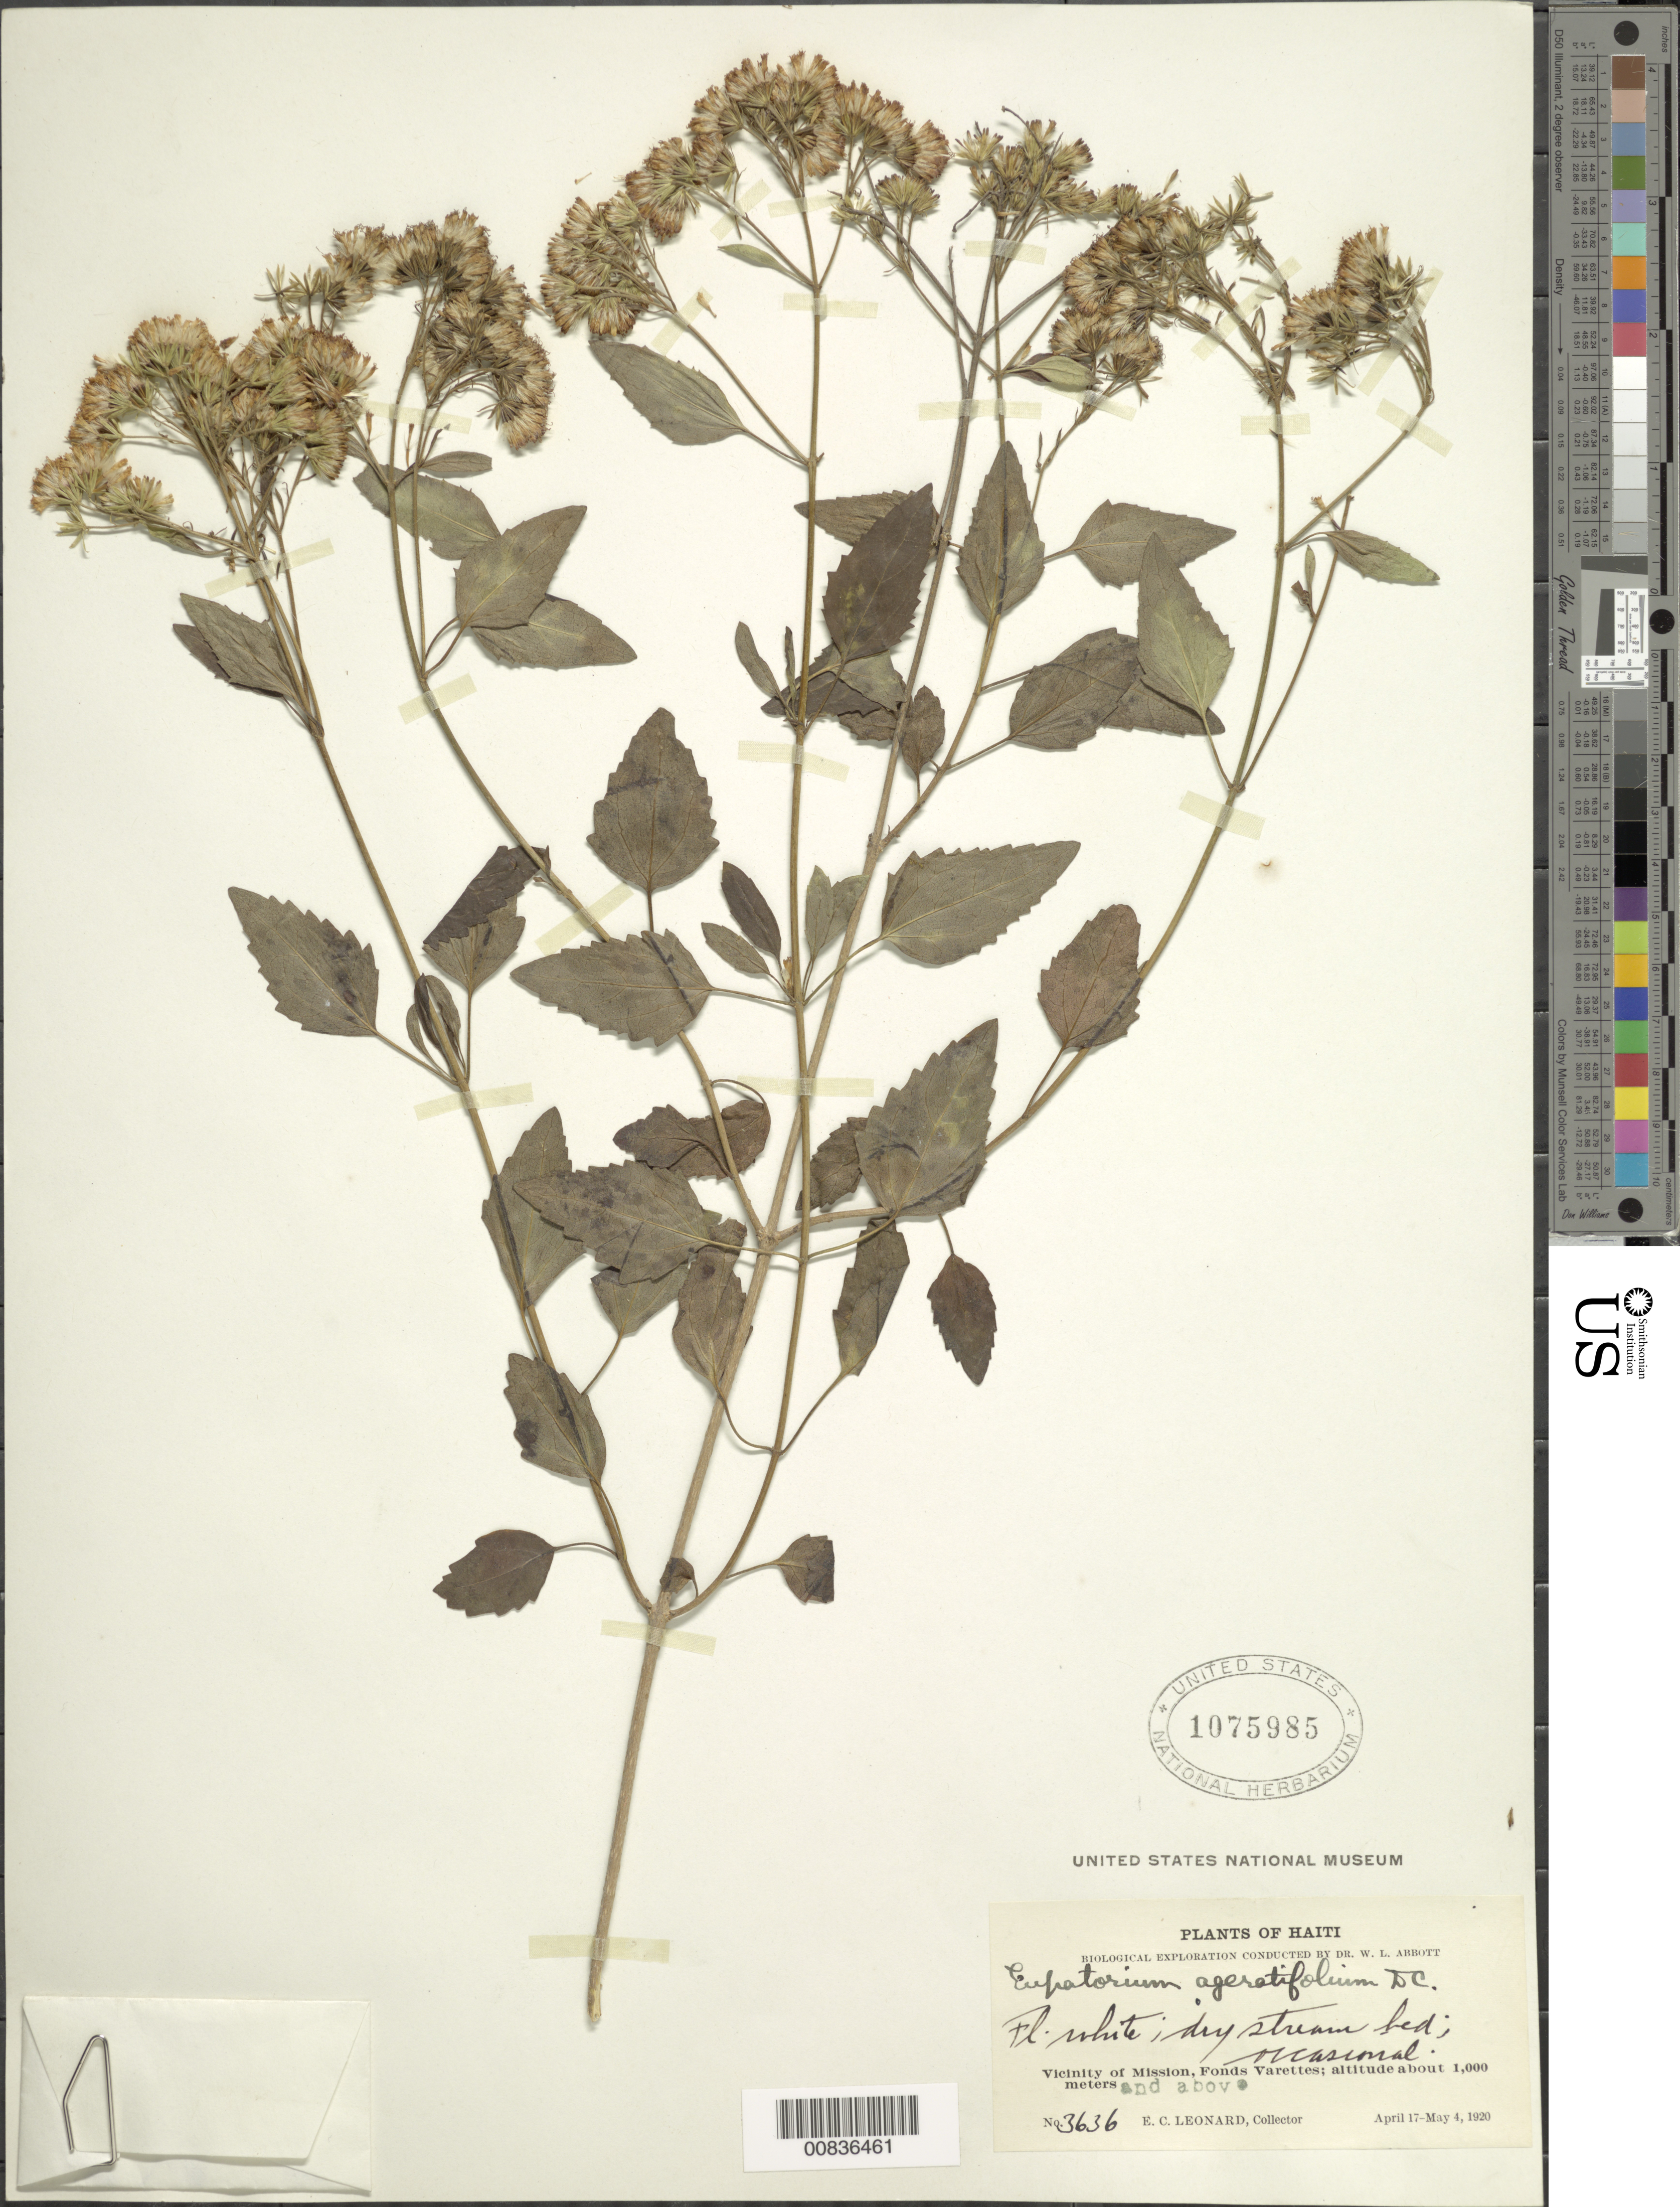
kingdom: Plantae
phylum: Tracheophyta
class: Magnoliopsida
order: Asterales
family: Asteraceae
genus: Ageratina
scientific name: Ageratina havanensis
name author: (Kunth) R.M. King & H. Rob.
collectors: E. C. Leonard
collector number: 3636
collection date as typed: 17 Apr 1920 to 04 May 1920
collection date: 1920-04-17/1920-05-04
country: Haiti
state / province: Ouest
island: Hispaniola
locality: Vicinity of Mission, Fond Verrettes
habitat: Dry stream bed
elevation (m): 1000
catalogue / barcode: US 1075985